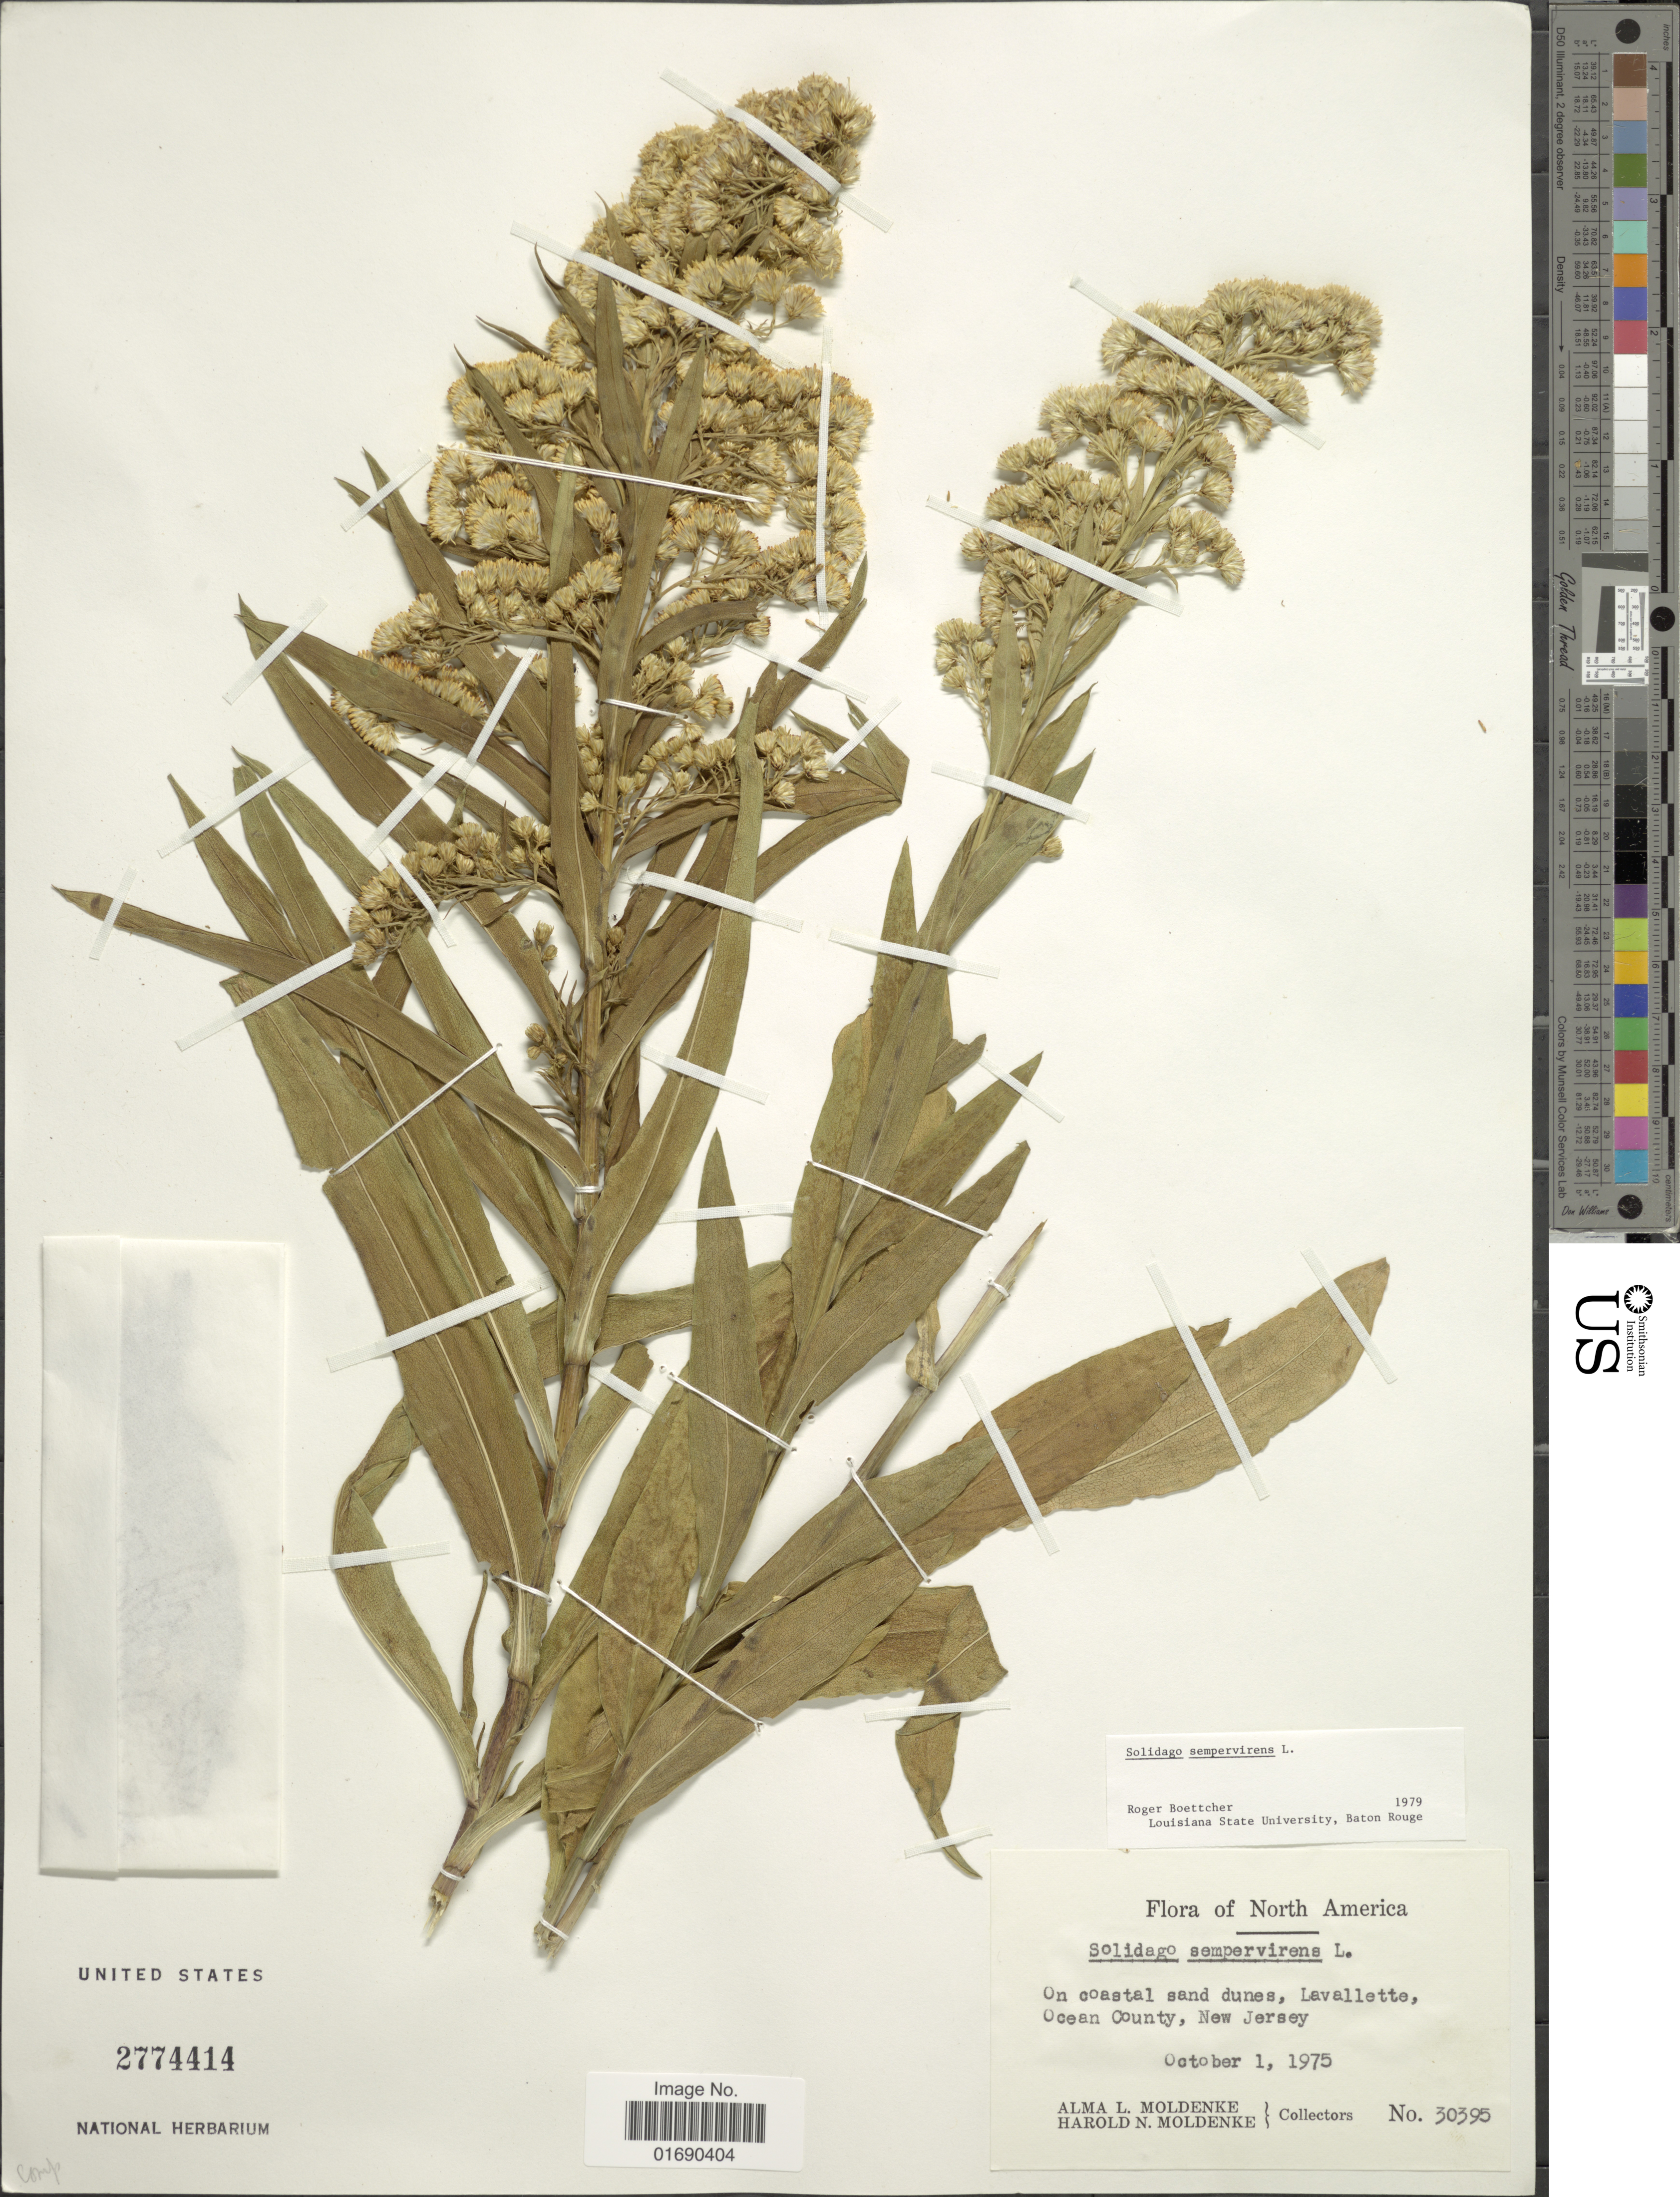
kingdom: Plantae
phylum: Tracheophyta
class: Magnoliopsida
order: Asterales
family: Asteraceae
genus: Solidago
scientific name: Solidago sempervirens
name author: L.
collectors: A. L. Moldenke & H. N. Moldenke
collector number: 30395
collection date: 1975-10-01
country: United States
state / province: New Jersey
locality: On coastal sand dunes, lavallette, Ocean County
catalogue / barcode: US 2774414